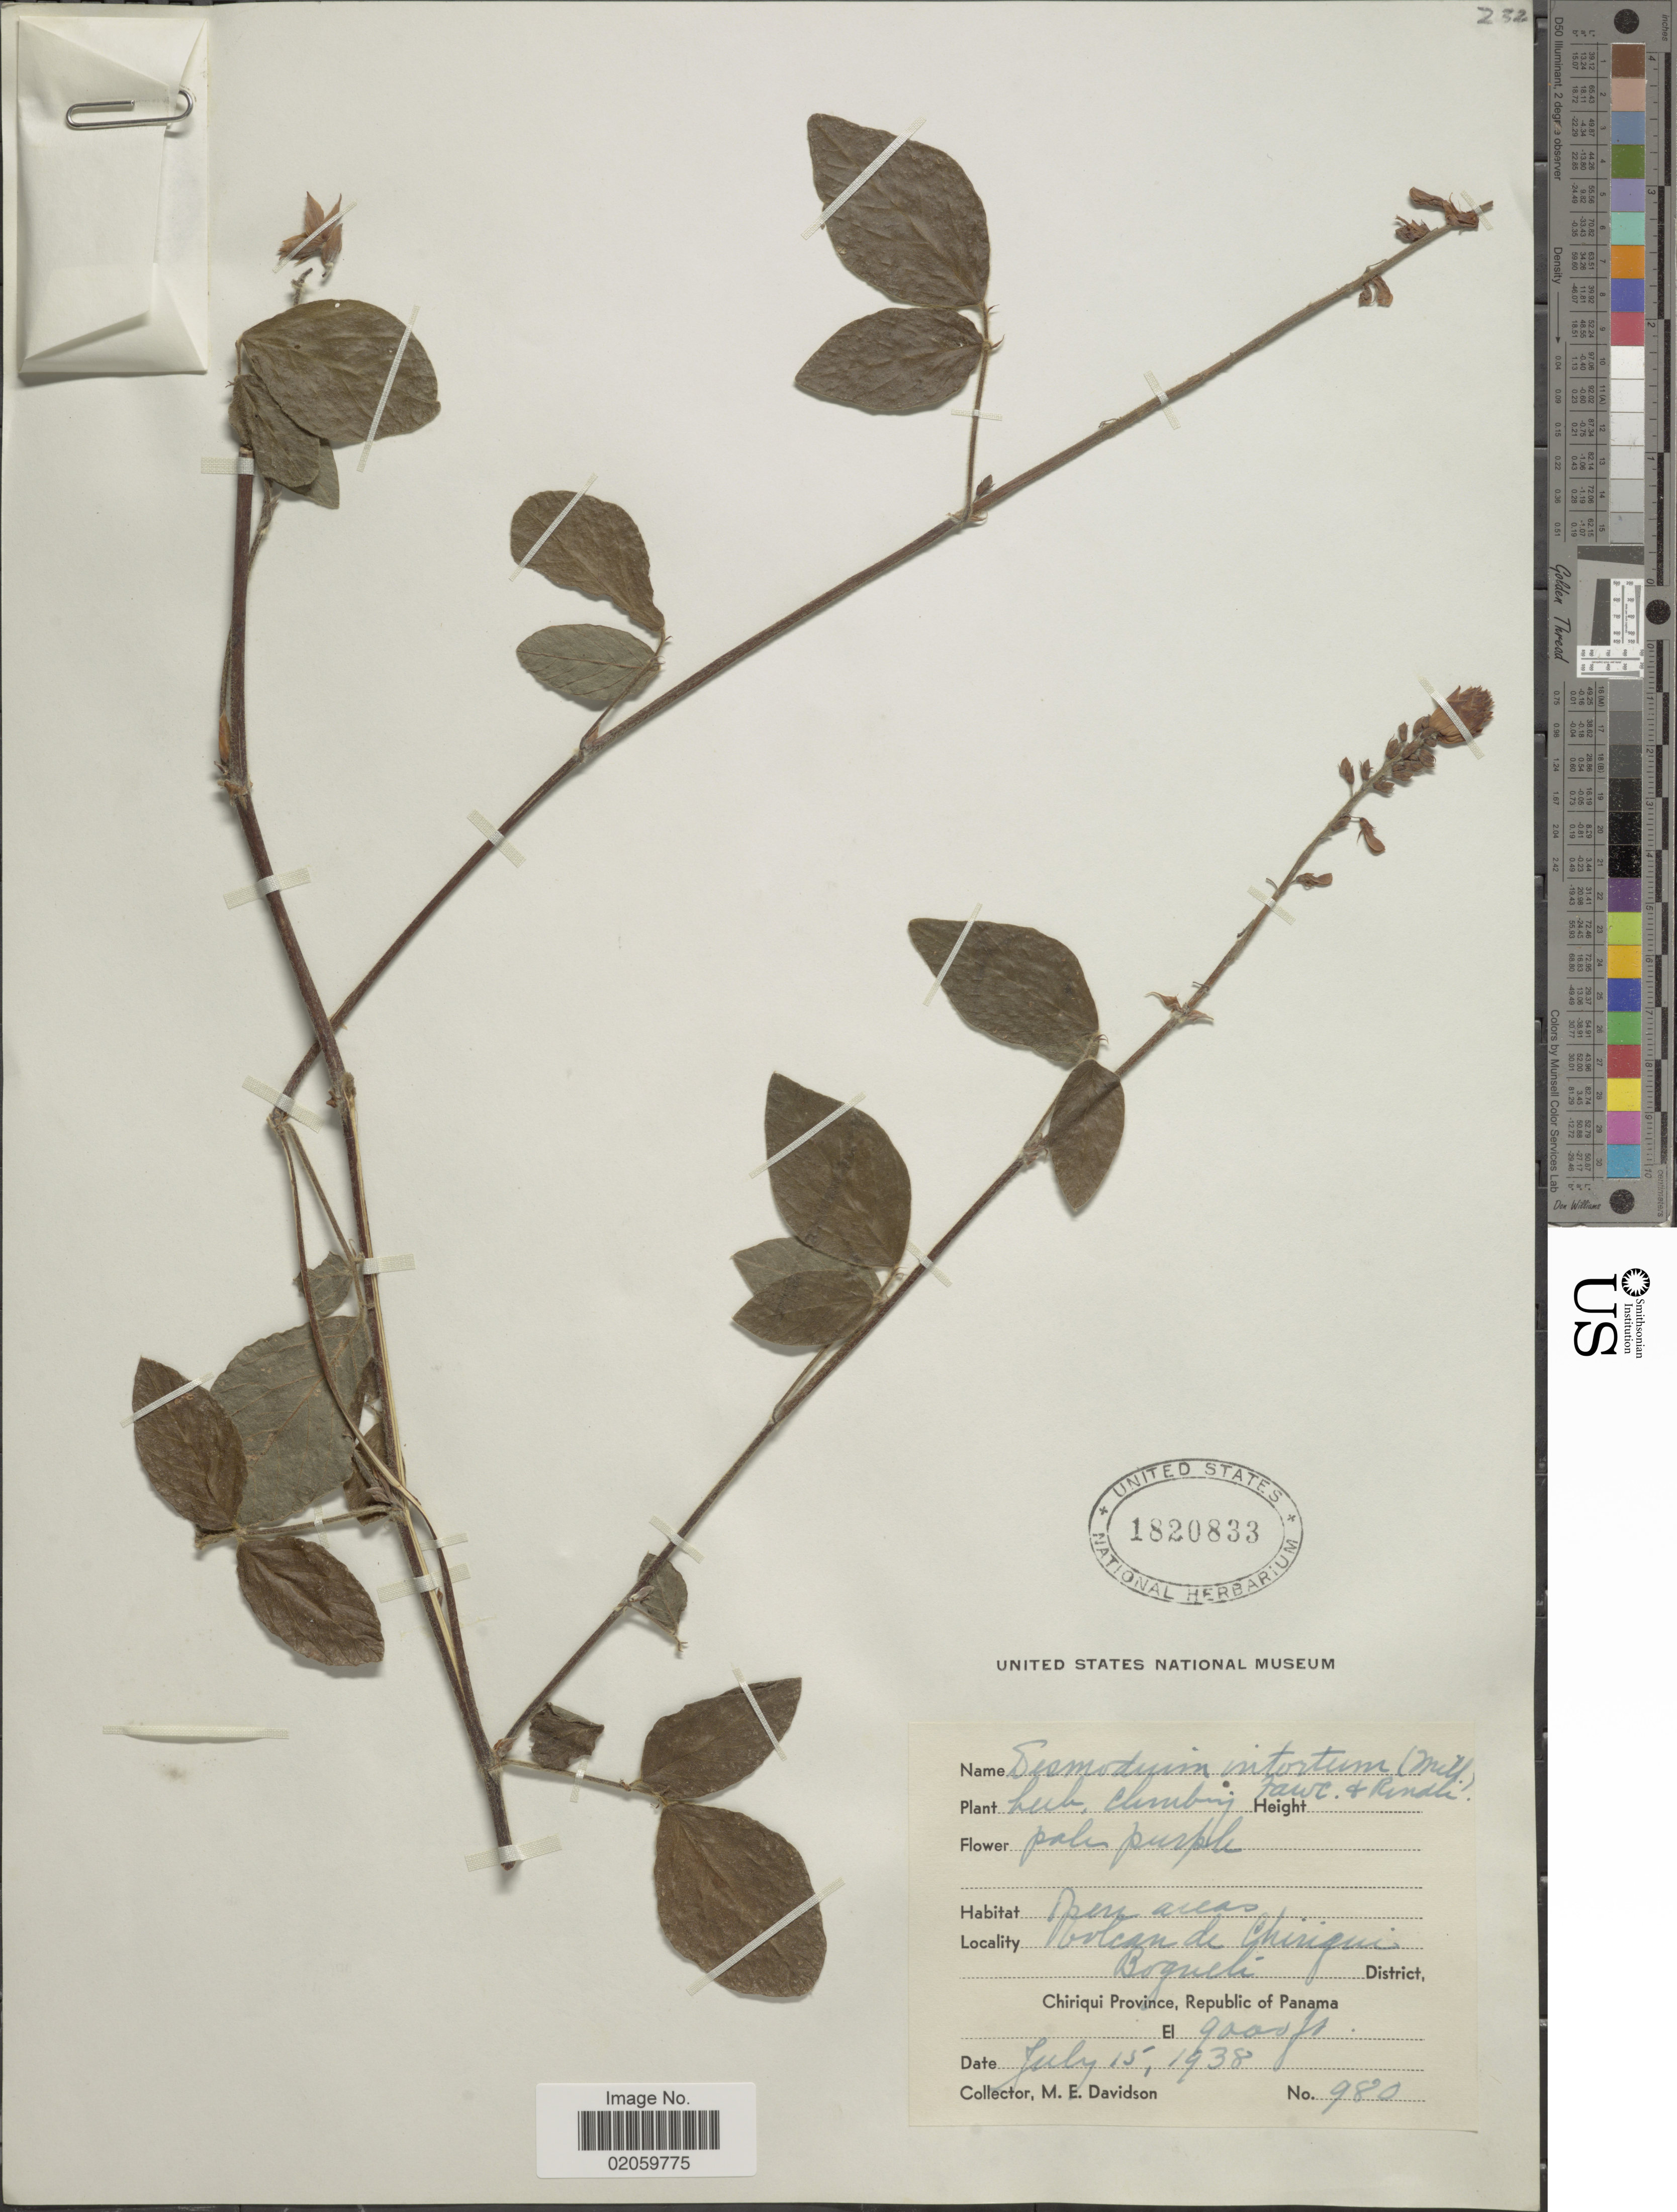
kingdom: Plantae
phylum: Tracheophyta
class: Magnoliopsida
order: Fabales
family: Fabaceae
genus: Desmodium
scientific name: Desmodium intortum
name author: (Mill.) Urb.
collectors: M. E. Davidson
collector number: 980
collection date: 1938-07-15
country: Panama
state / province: Chiriqui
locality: Volcan de Chiriqui, Bogueli District,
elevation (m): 2743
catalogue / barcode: US 1820833